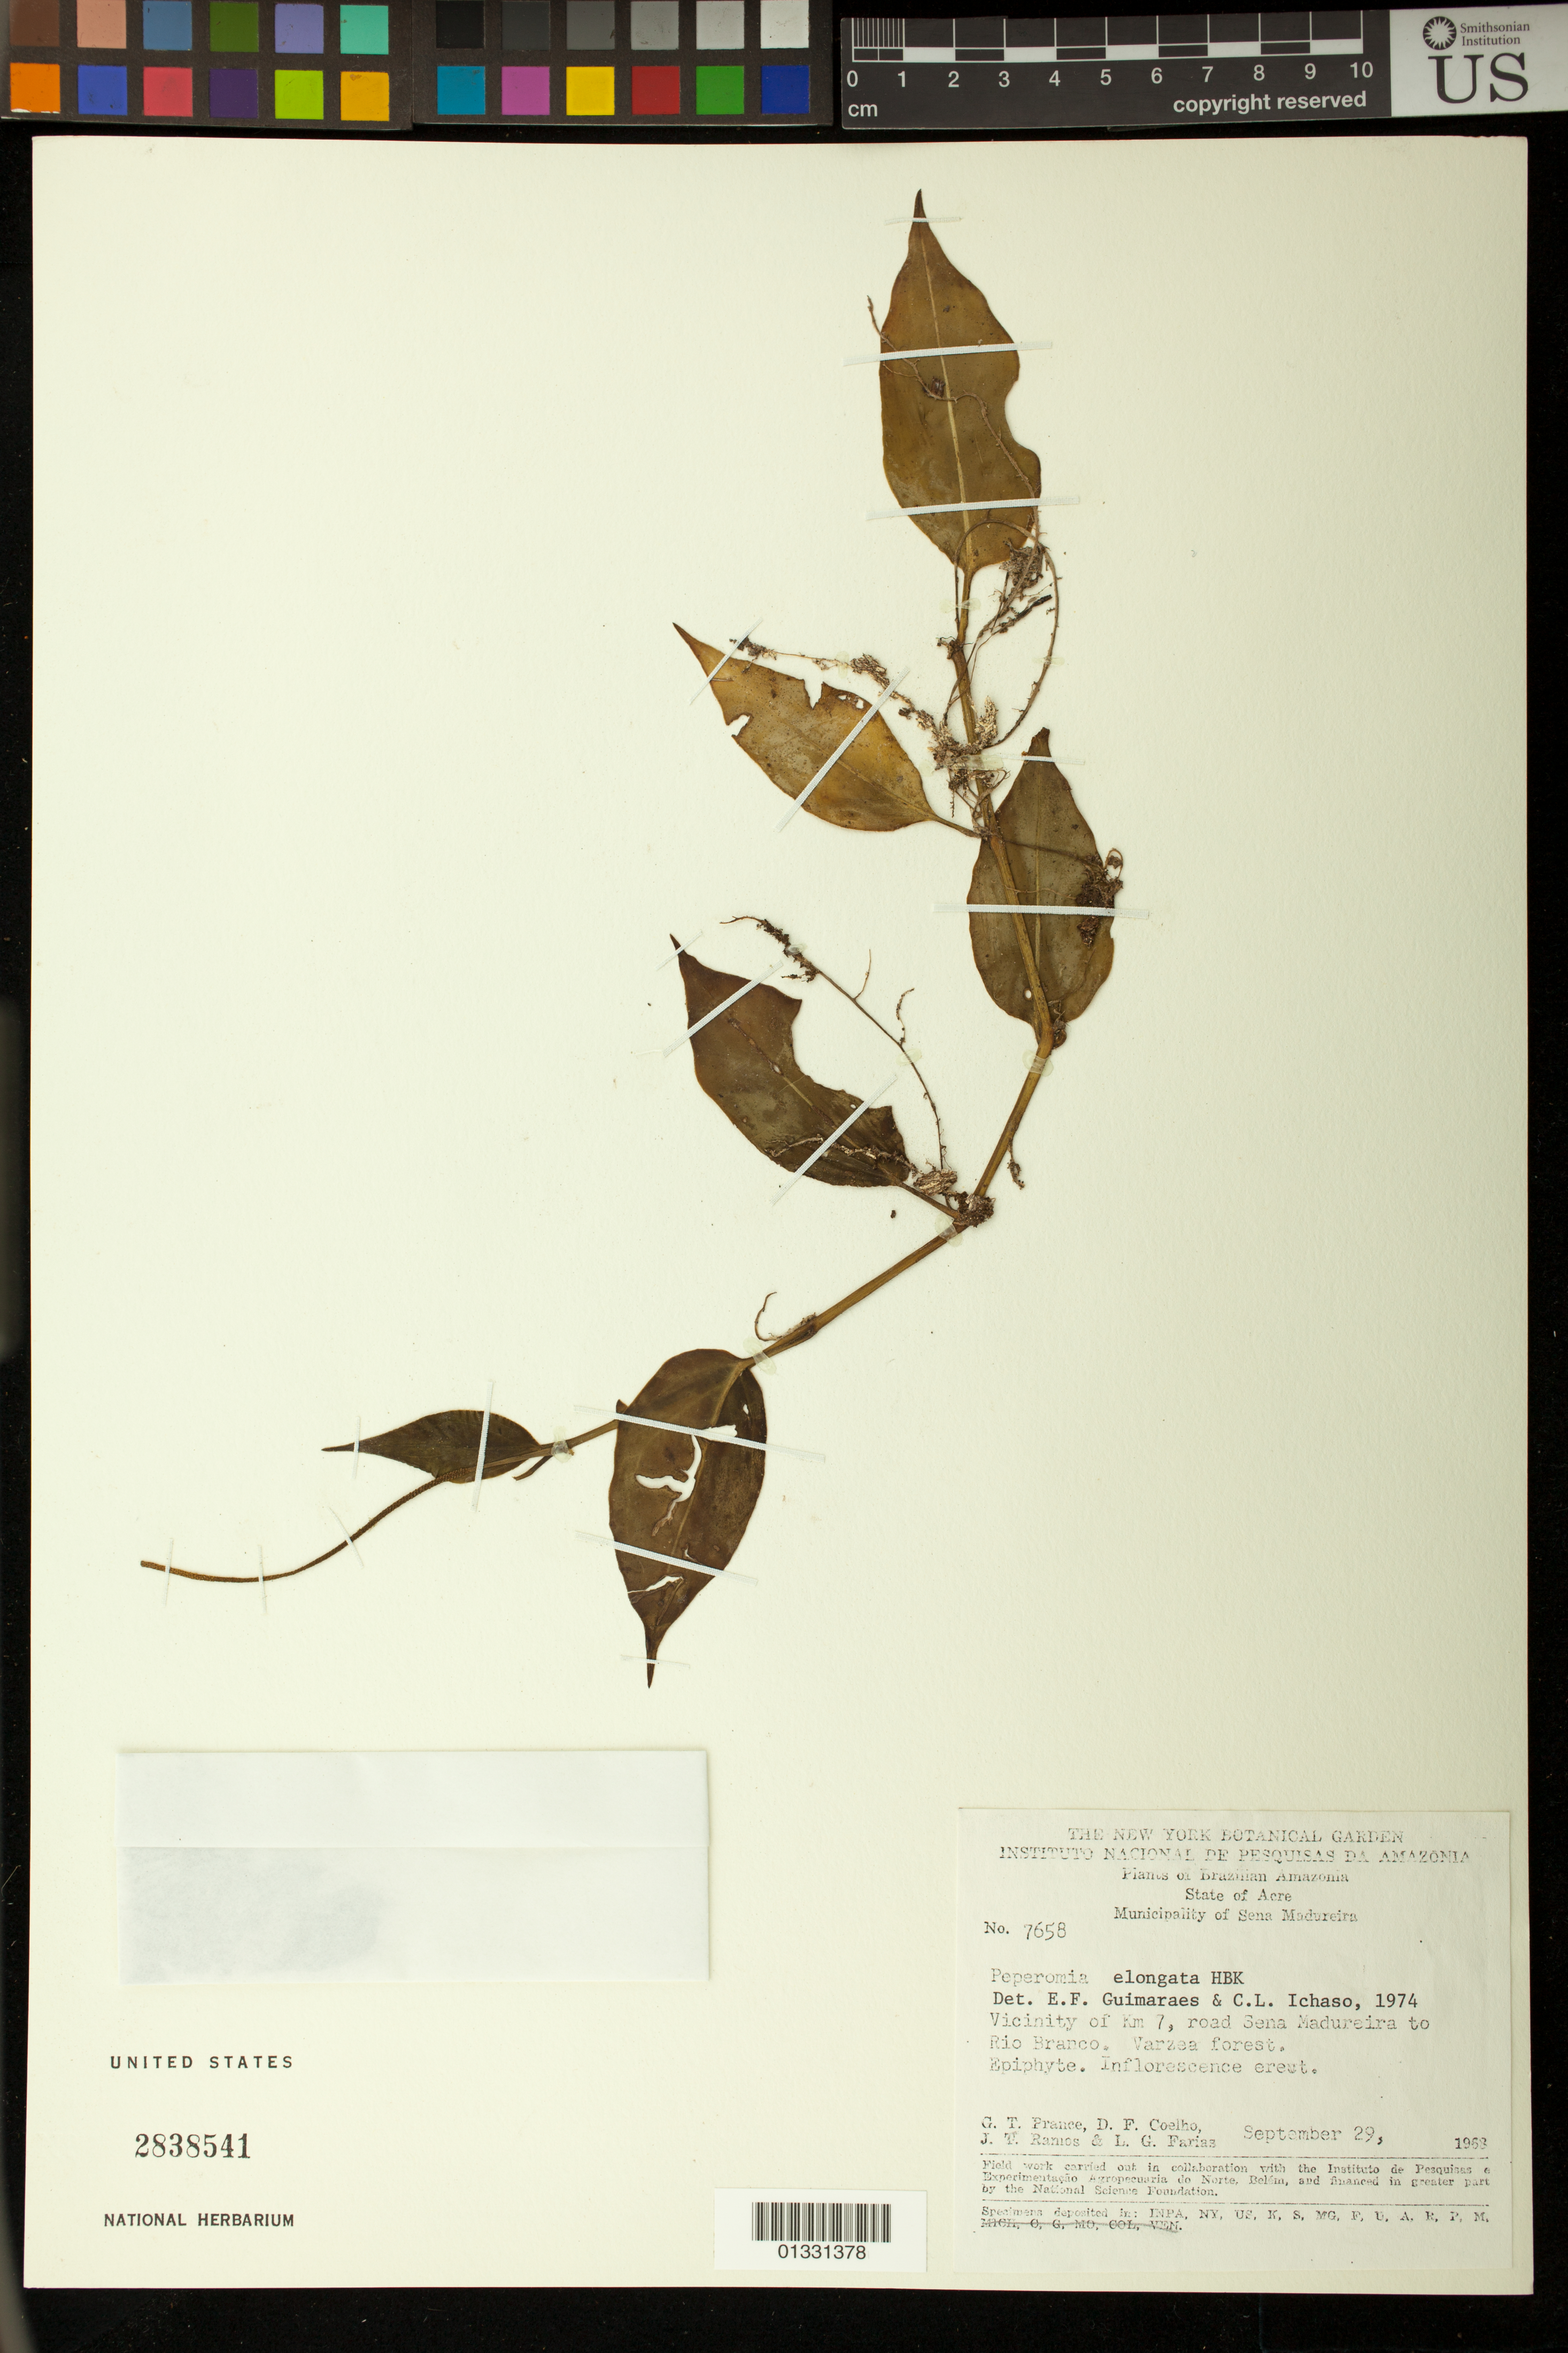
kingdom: Plantae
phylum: Tracheophyta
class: Magnoliopsida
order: Piperales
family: Piperaceae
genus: Peperomia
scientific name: Peperomia elongata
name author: Kunth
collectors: G. T. Prance, D. F. Coêlho, J. F. Ramos & L. G. Farias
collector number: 7658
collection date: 1968-09-29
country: Brazil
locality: Vicinity of km 7, road to Sena Madureira to Rio Branco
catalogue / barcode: US 2838541